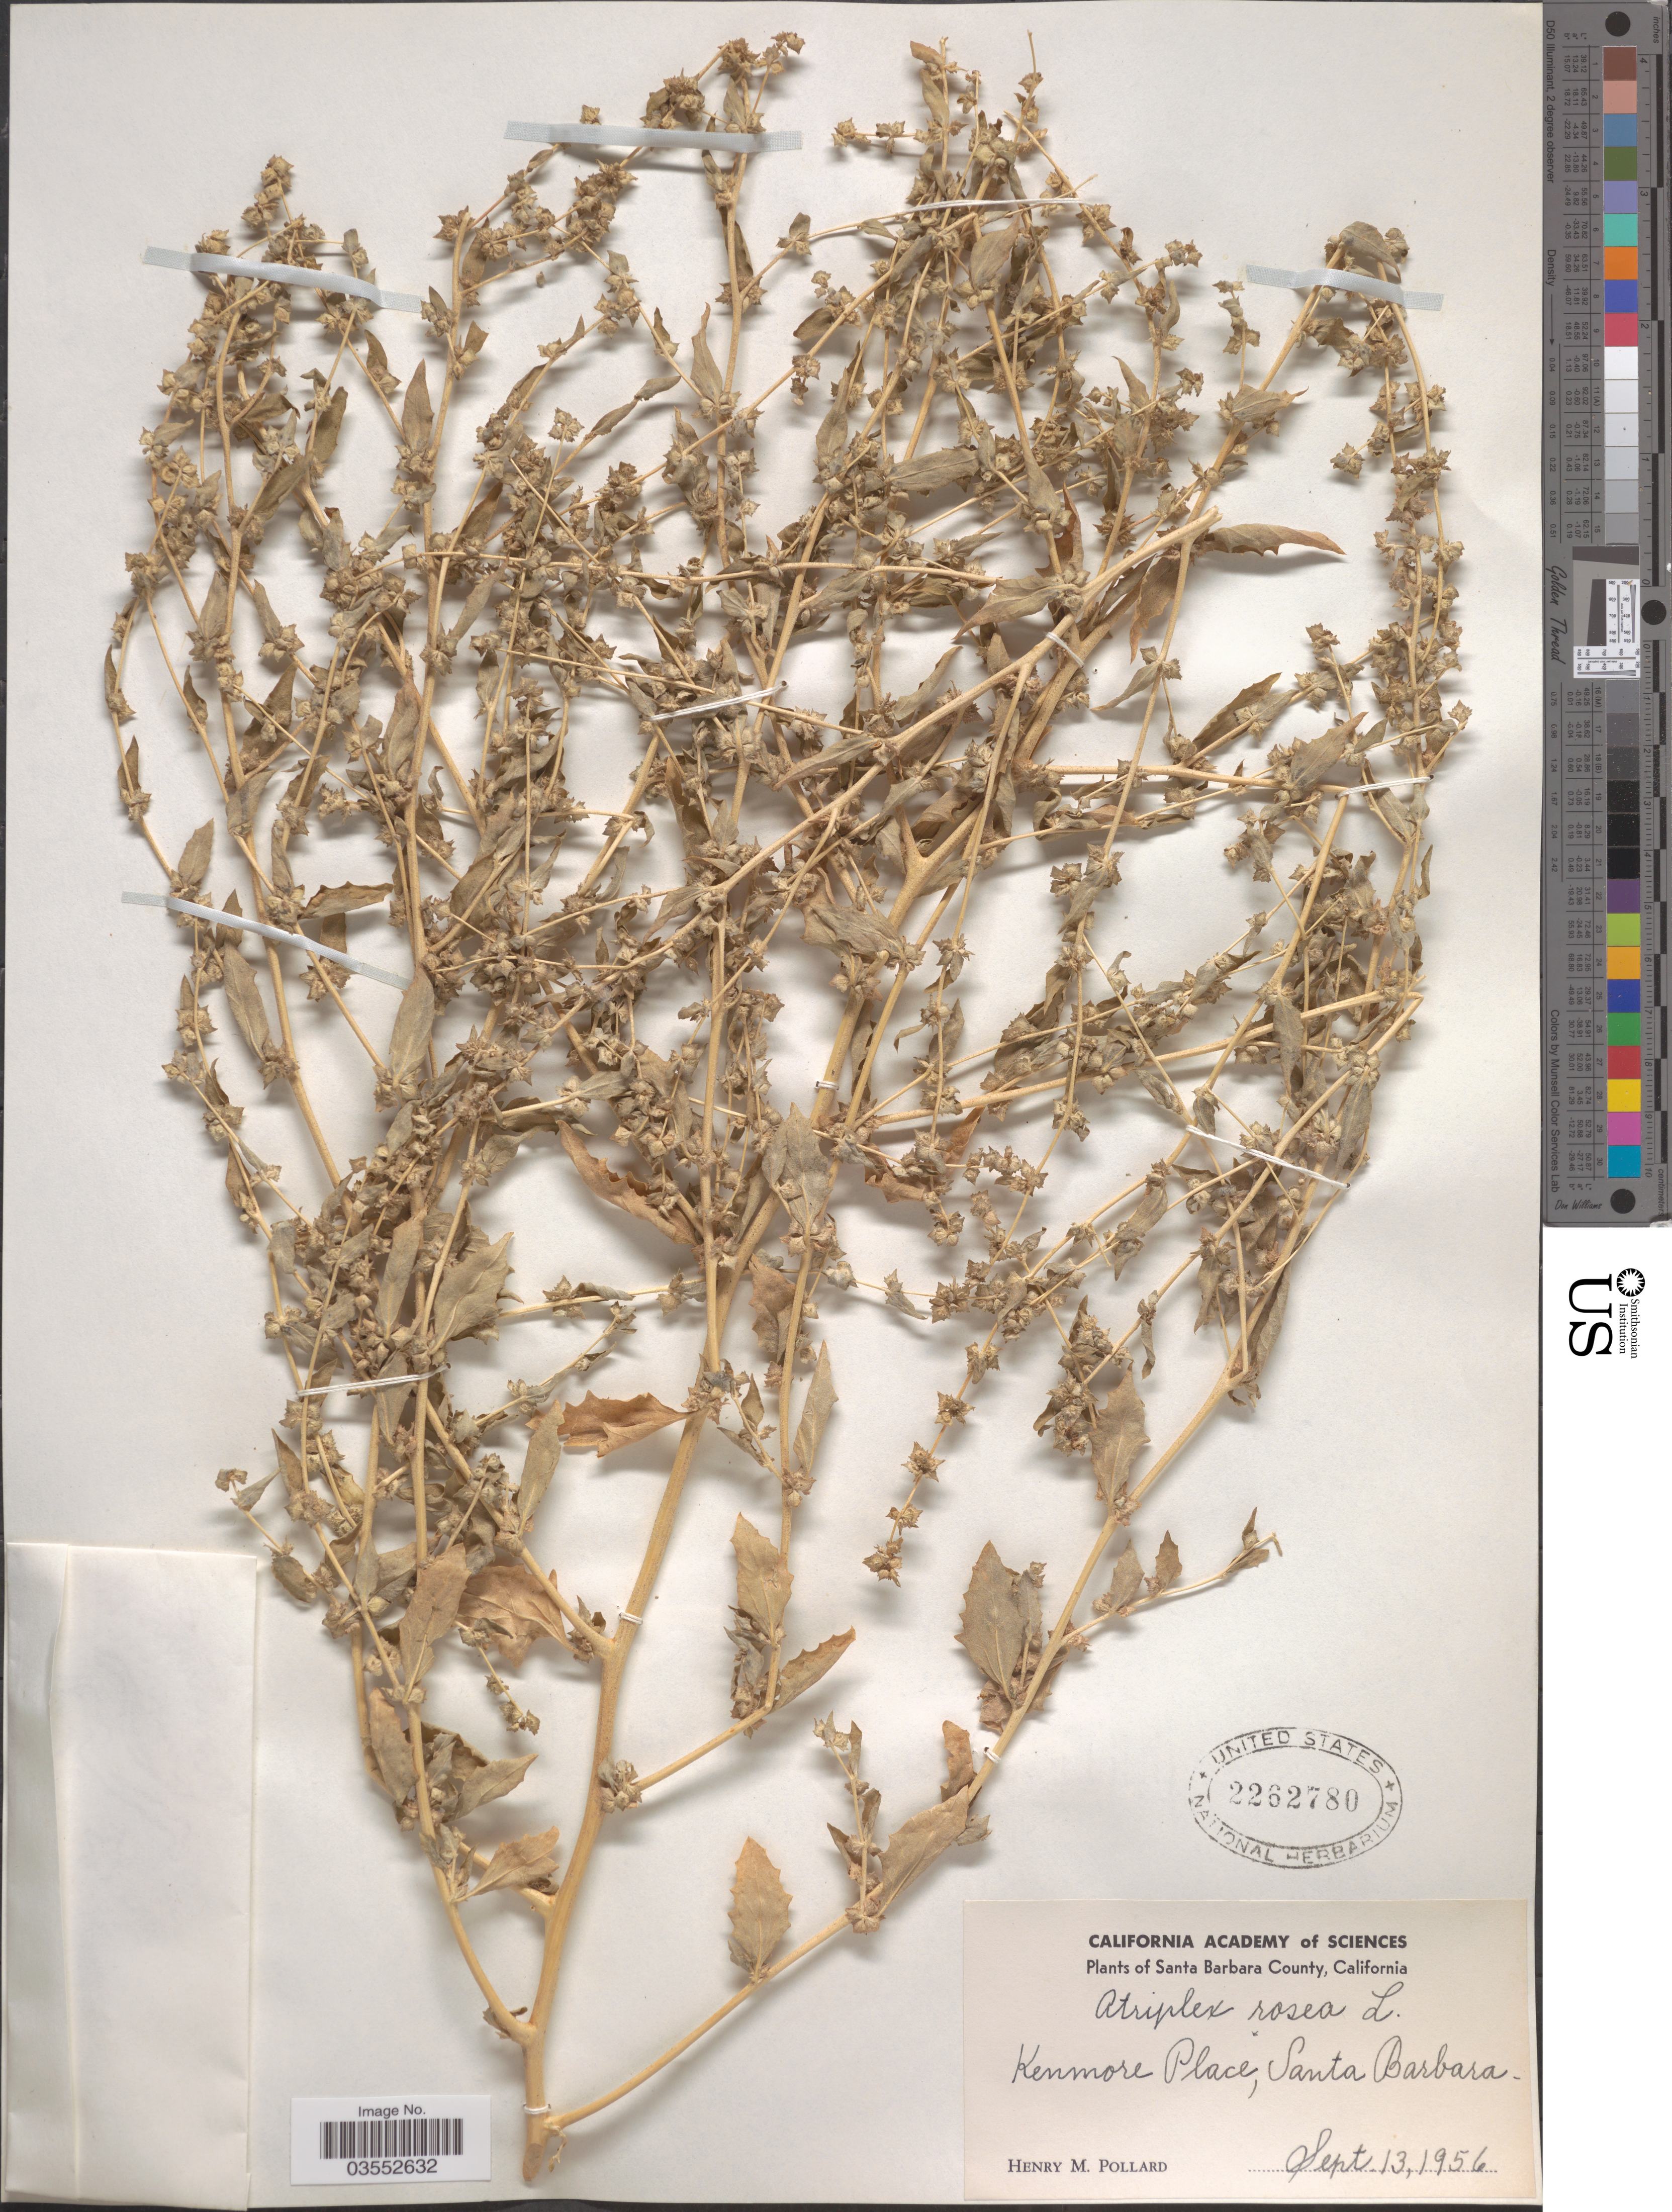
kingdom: Plantae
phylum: Tracheophyta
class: Magnoliopsida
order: Caryophyllales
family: Amaranthaceae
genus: Atriplex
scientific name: Atriplex rosea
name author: L.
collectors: H. M. Pollard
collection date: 1956-09-13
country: United States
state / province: California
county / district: Santa Barbara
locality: Santa Barbara County. Kenmore Place, Santa Barbara.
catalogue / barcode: US 2262780